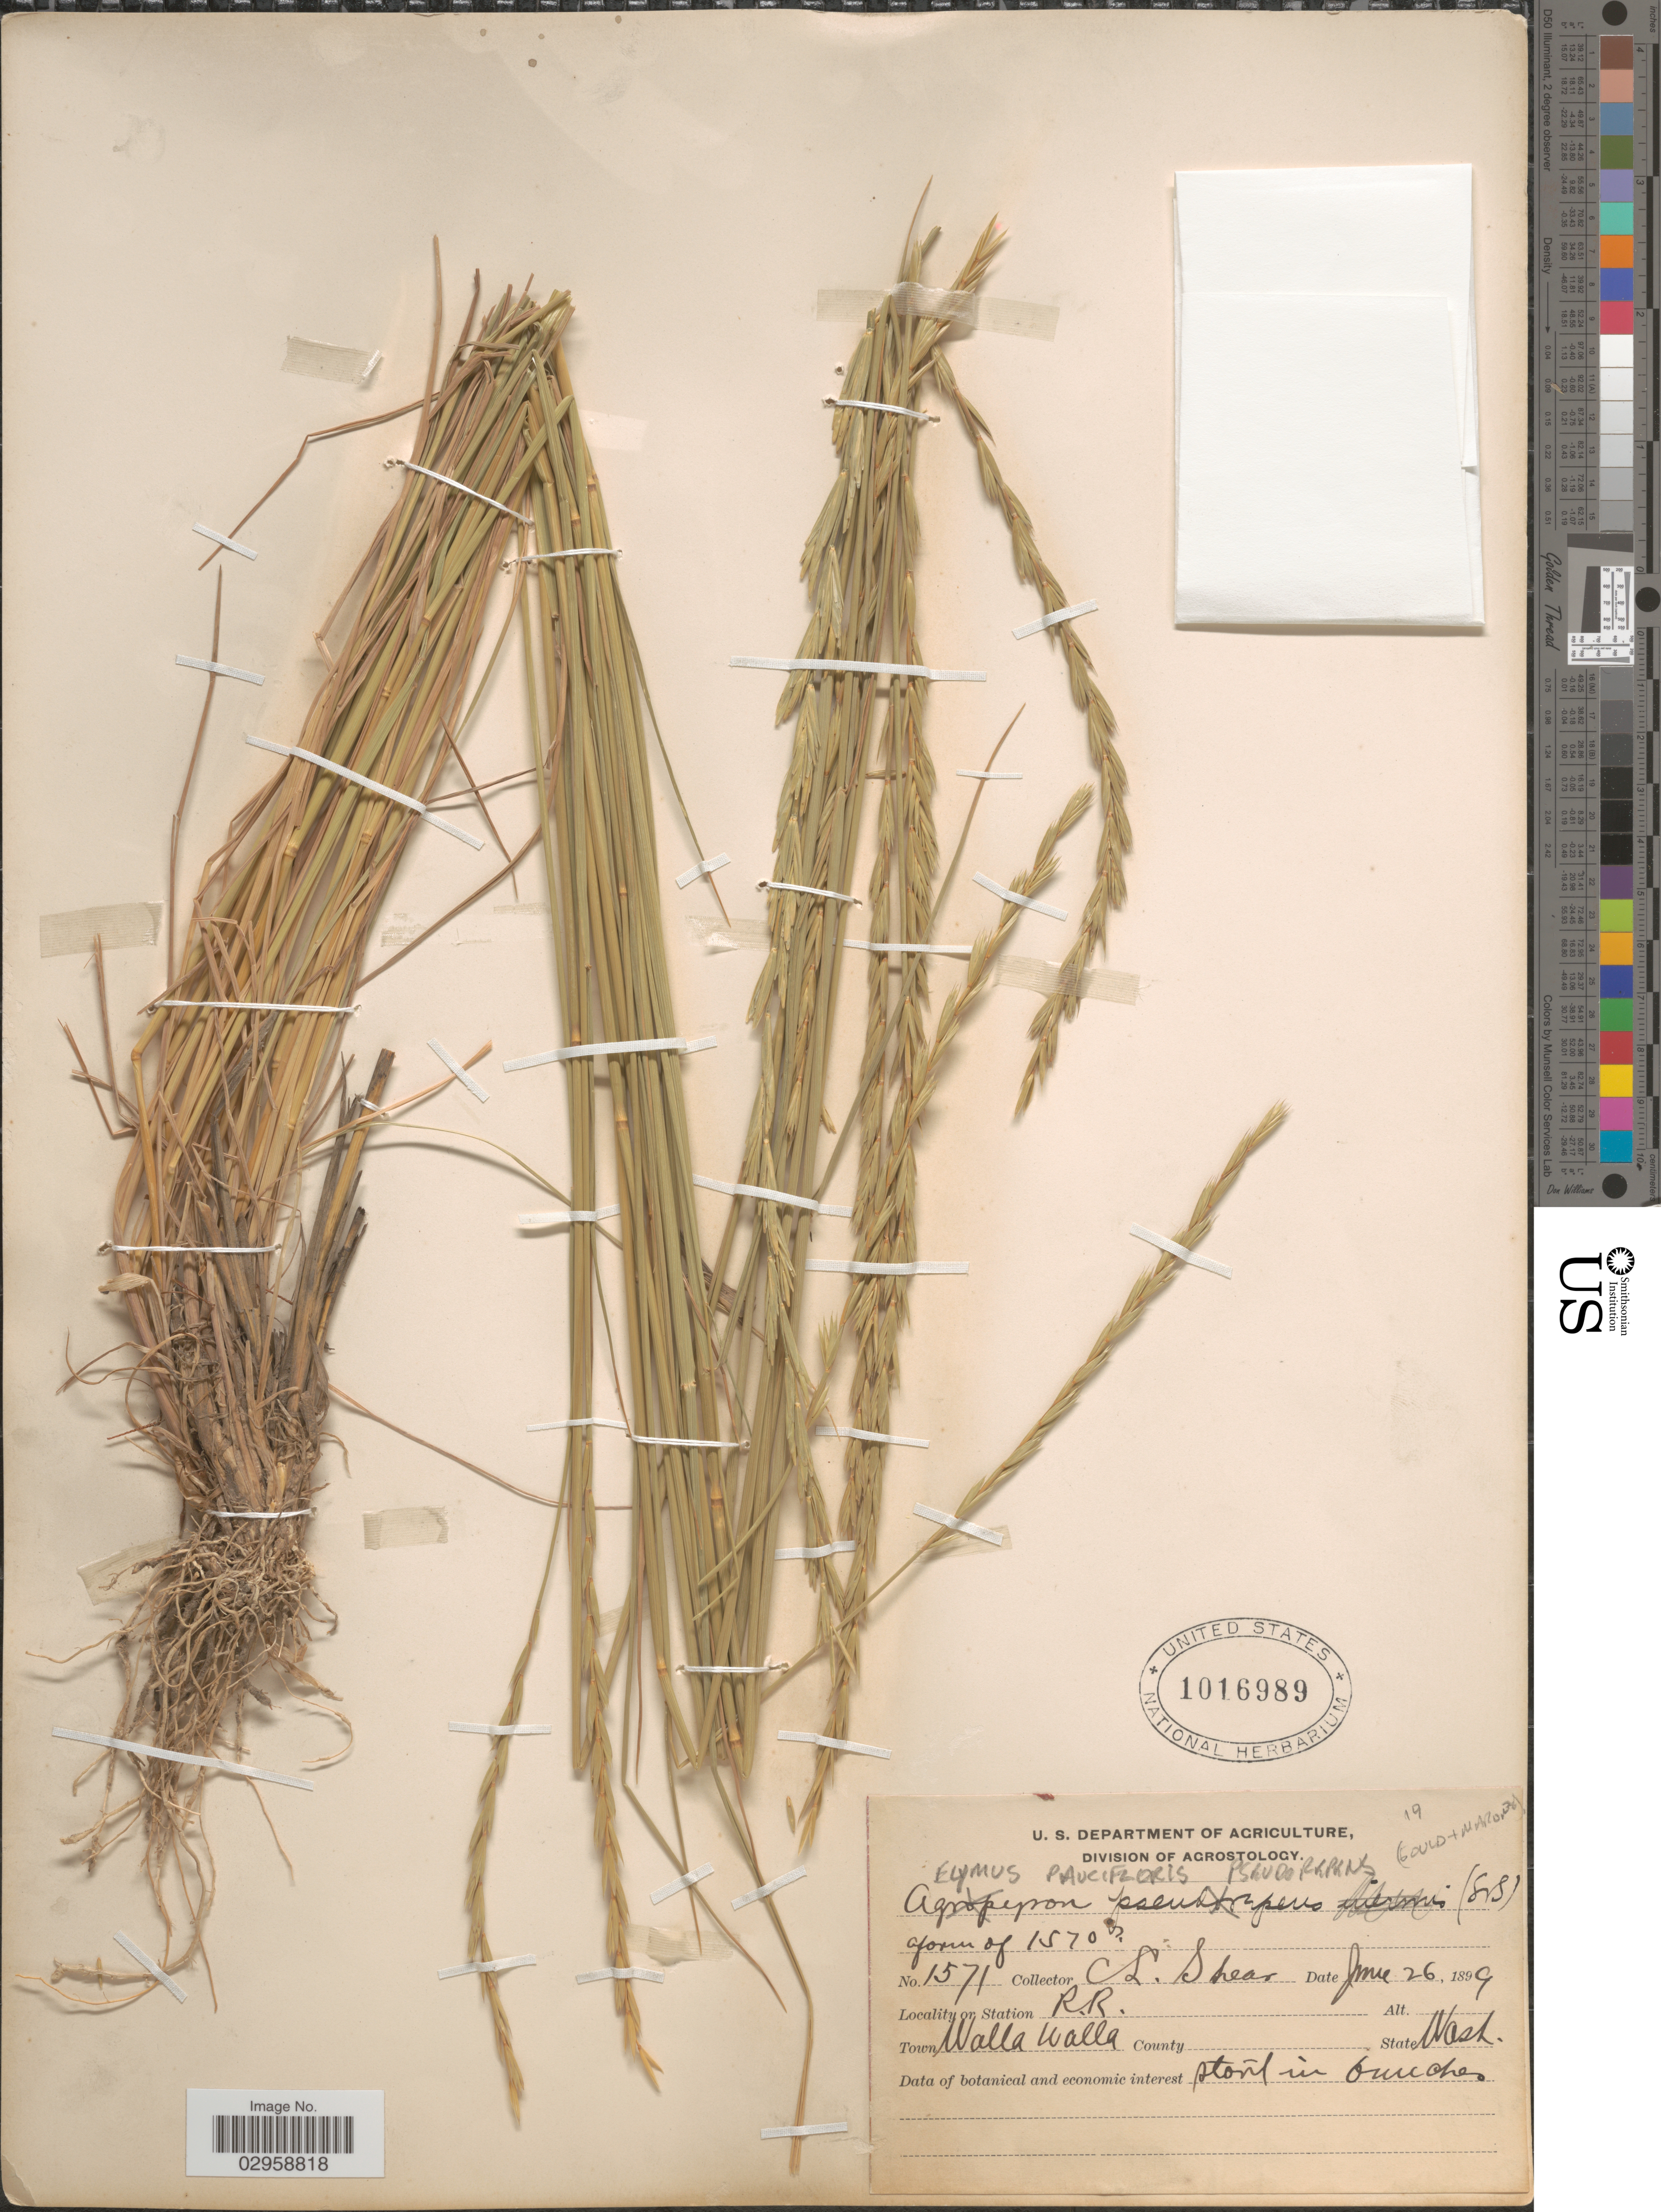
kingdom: Plantae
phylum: Tracheophyta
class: Liliopsida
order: Poales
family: Poaceae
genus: Elymus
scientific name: Elymus trachycaulus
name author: (Link) Gould ex Shinners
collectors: C. L. Shear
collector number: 1571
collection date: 1899-06-26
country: United States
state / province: Washington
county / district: Walla Walla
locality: R.R. Town Walla Walla.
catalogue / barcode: US 1016989